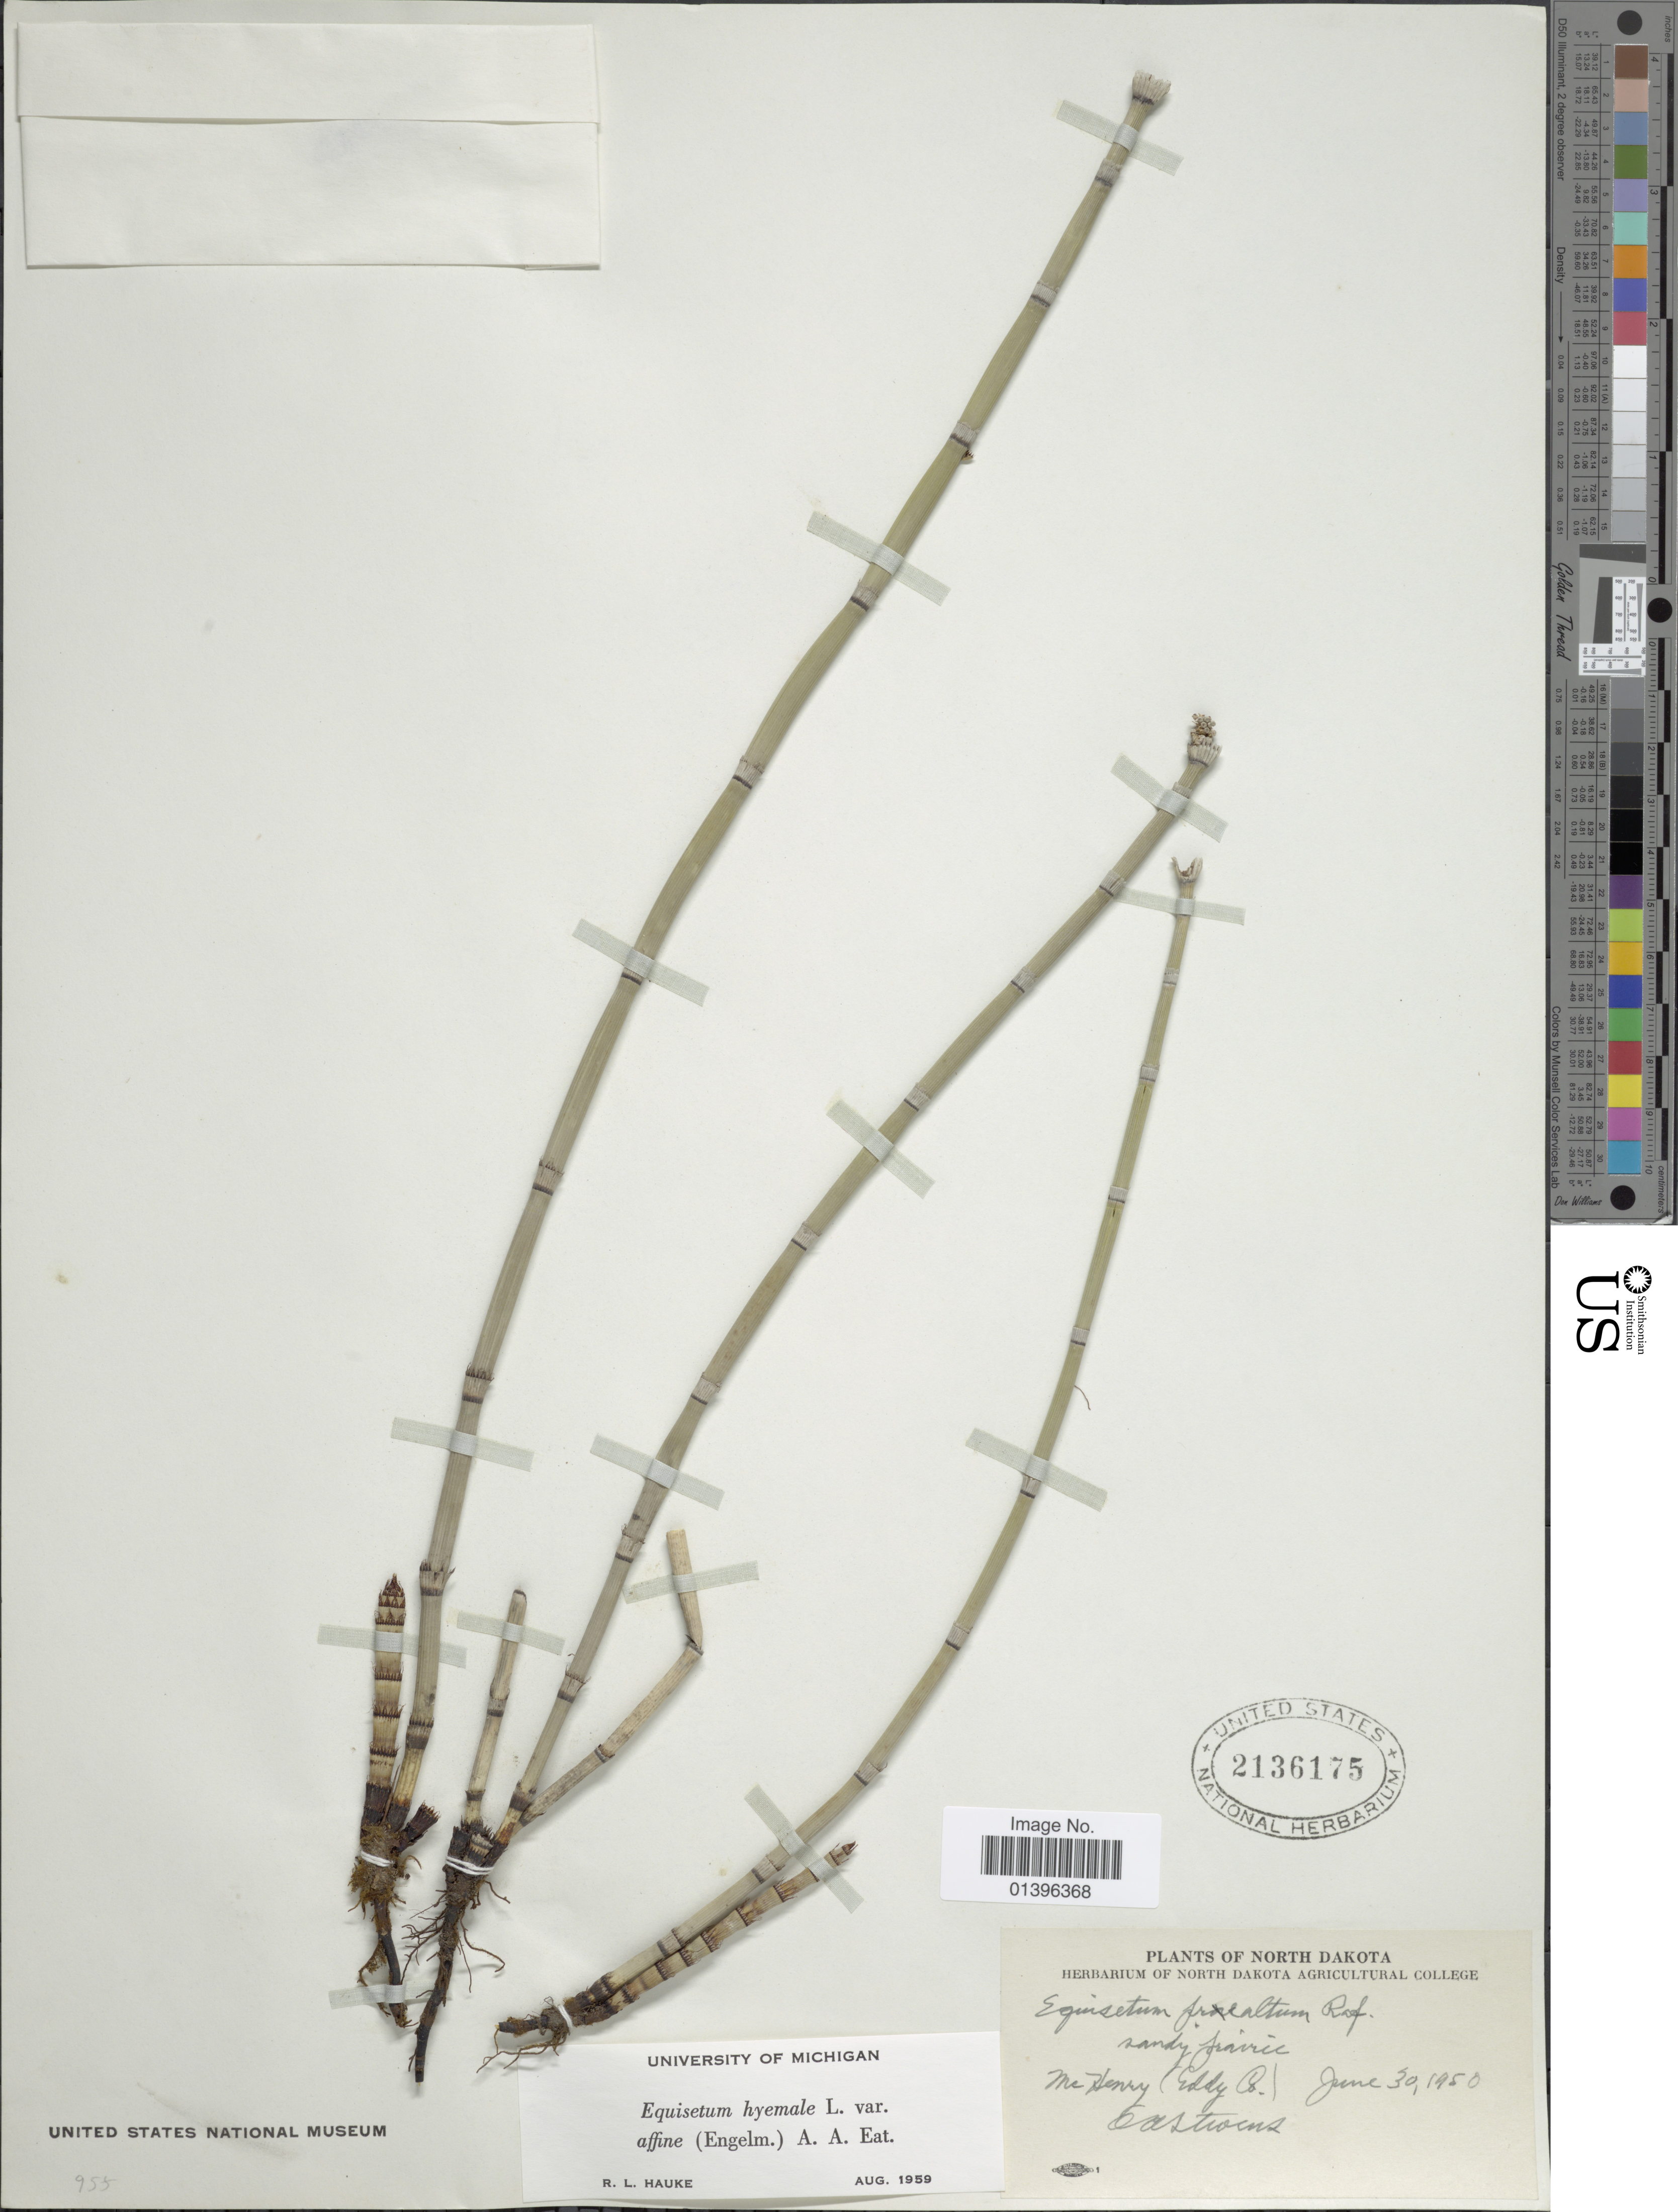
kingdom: Plantae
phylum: Tracheophyta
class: Polypodiopsida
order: Equisetales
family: Equisetaceae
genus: Equisetum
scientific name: Equisetum hyemale var. affine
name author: (Engelm.) A.A. Eaton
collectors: O. A. Stevens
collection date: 1950-06-30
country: United States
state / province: North Dakota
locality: Mc Henry (Eddy Co.)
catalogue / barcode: US 2136175